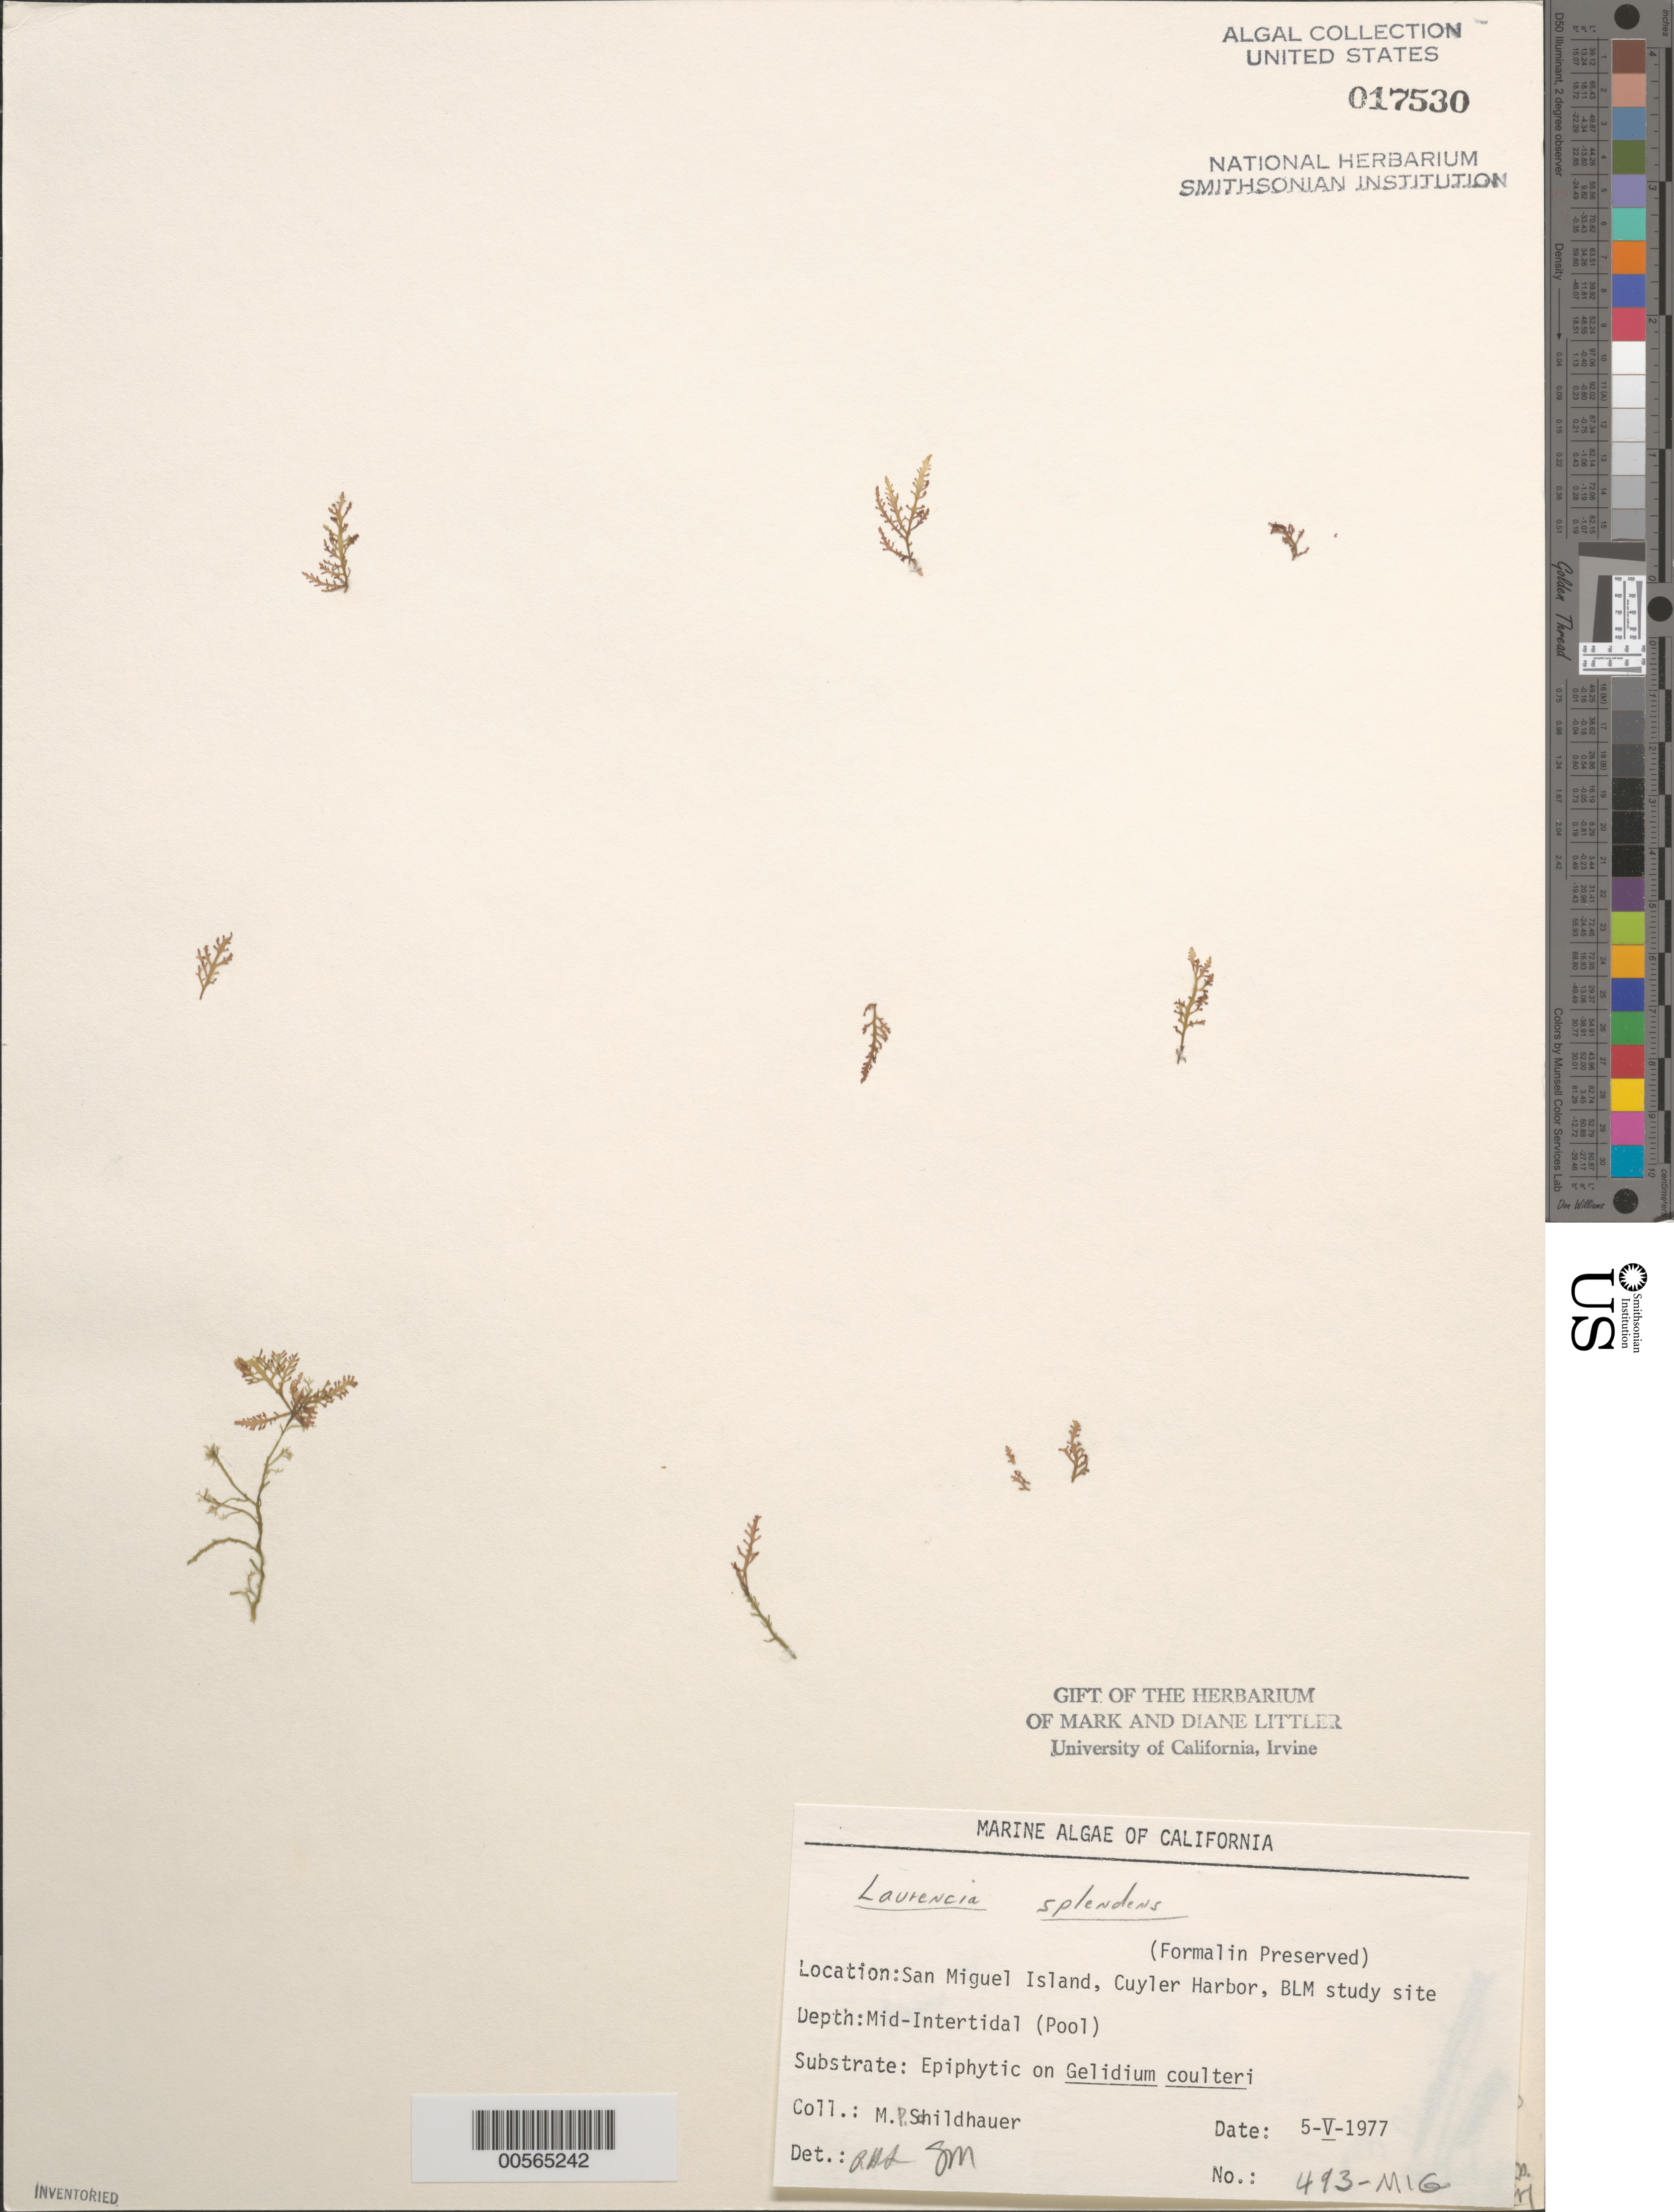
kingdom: Plantae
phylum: Rhodophyta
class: Florideophyceae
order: Ceramiales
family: Rhodomelaceae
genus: Osmundea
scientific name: Osmundea splendens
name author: (Hollenb.) K.W. Nam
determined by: Algae name updating Project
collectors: M. Schildhauer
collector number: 493-MIG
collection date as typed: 05 May 1977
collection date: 1977-05-05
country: United States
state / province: California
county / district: Santa Barbara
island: San Miguel Island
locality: Cuyler Harbor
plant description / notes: BLM-SOCALBIGHT Rocky Intertidal Survey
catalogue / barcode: US 17530